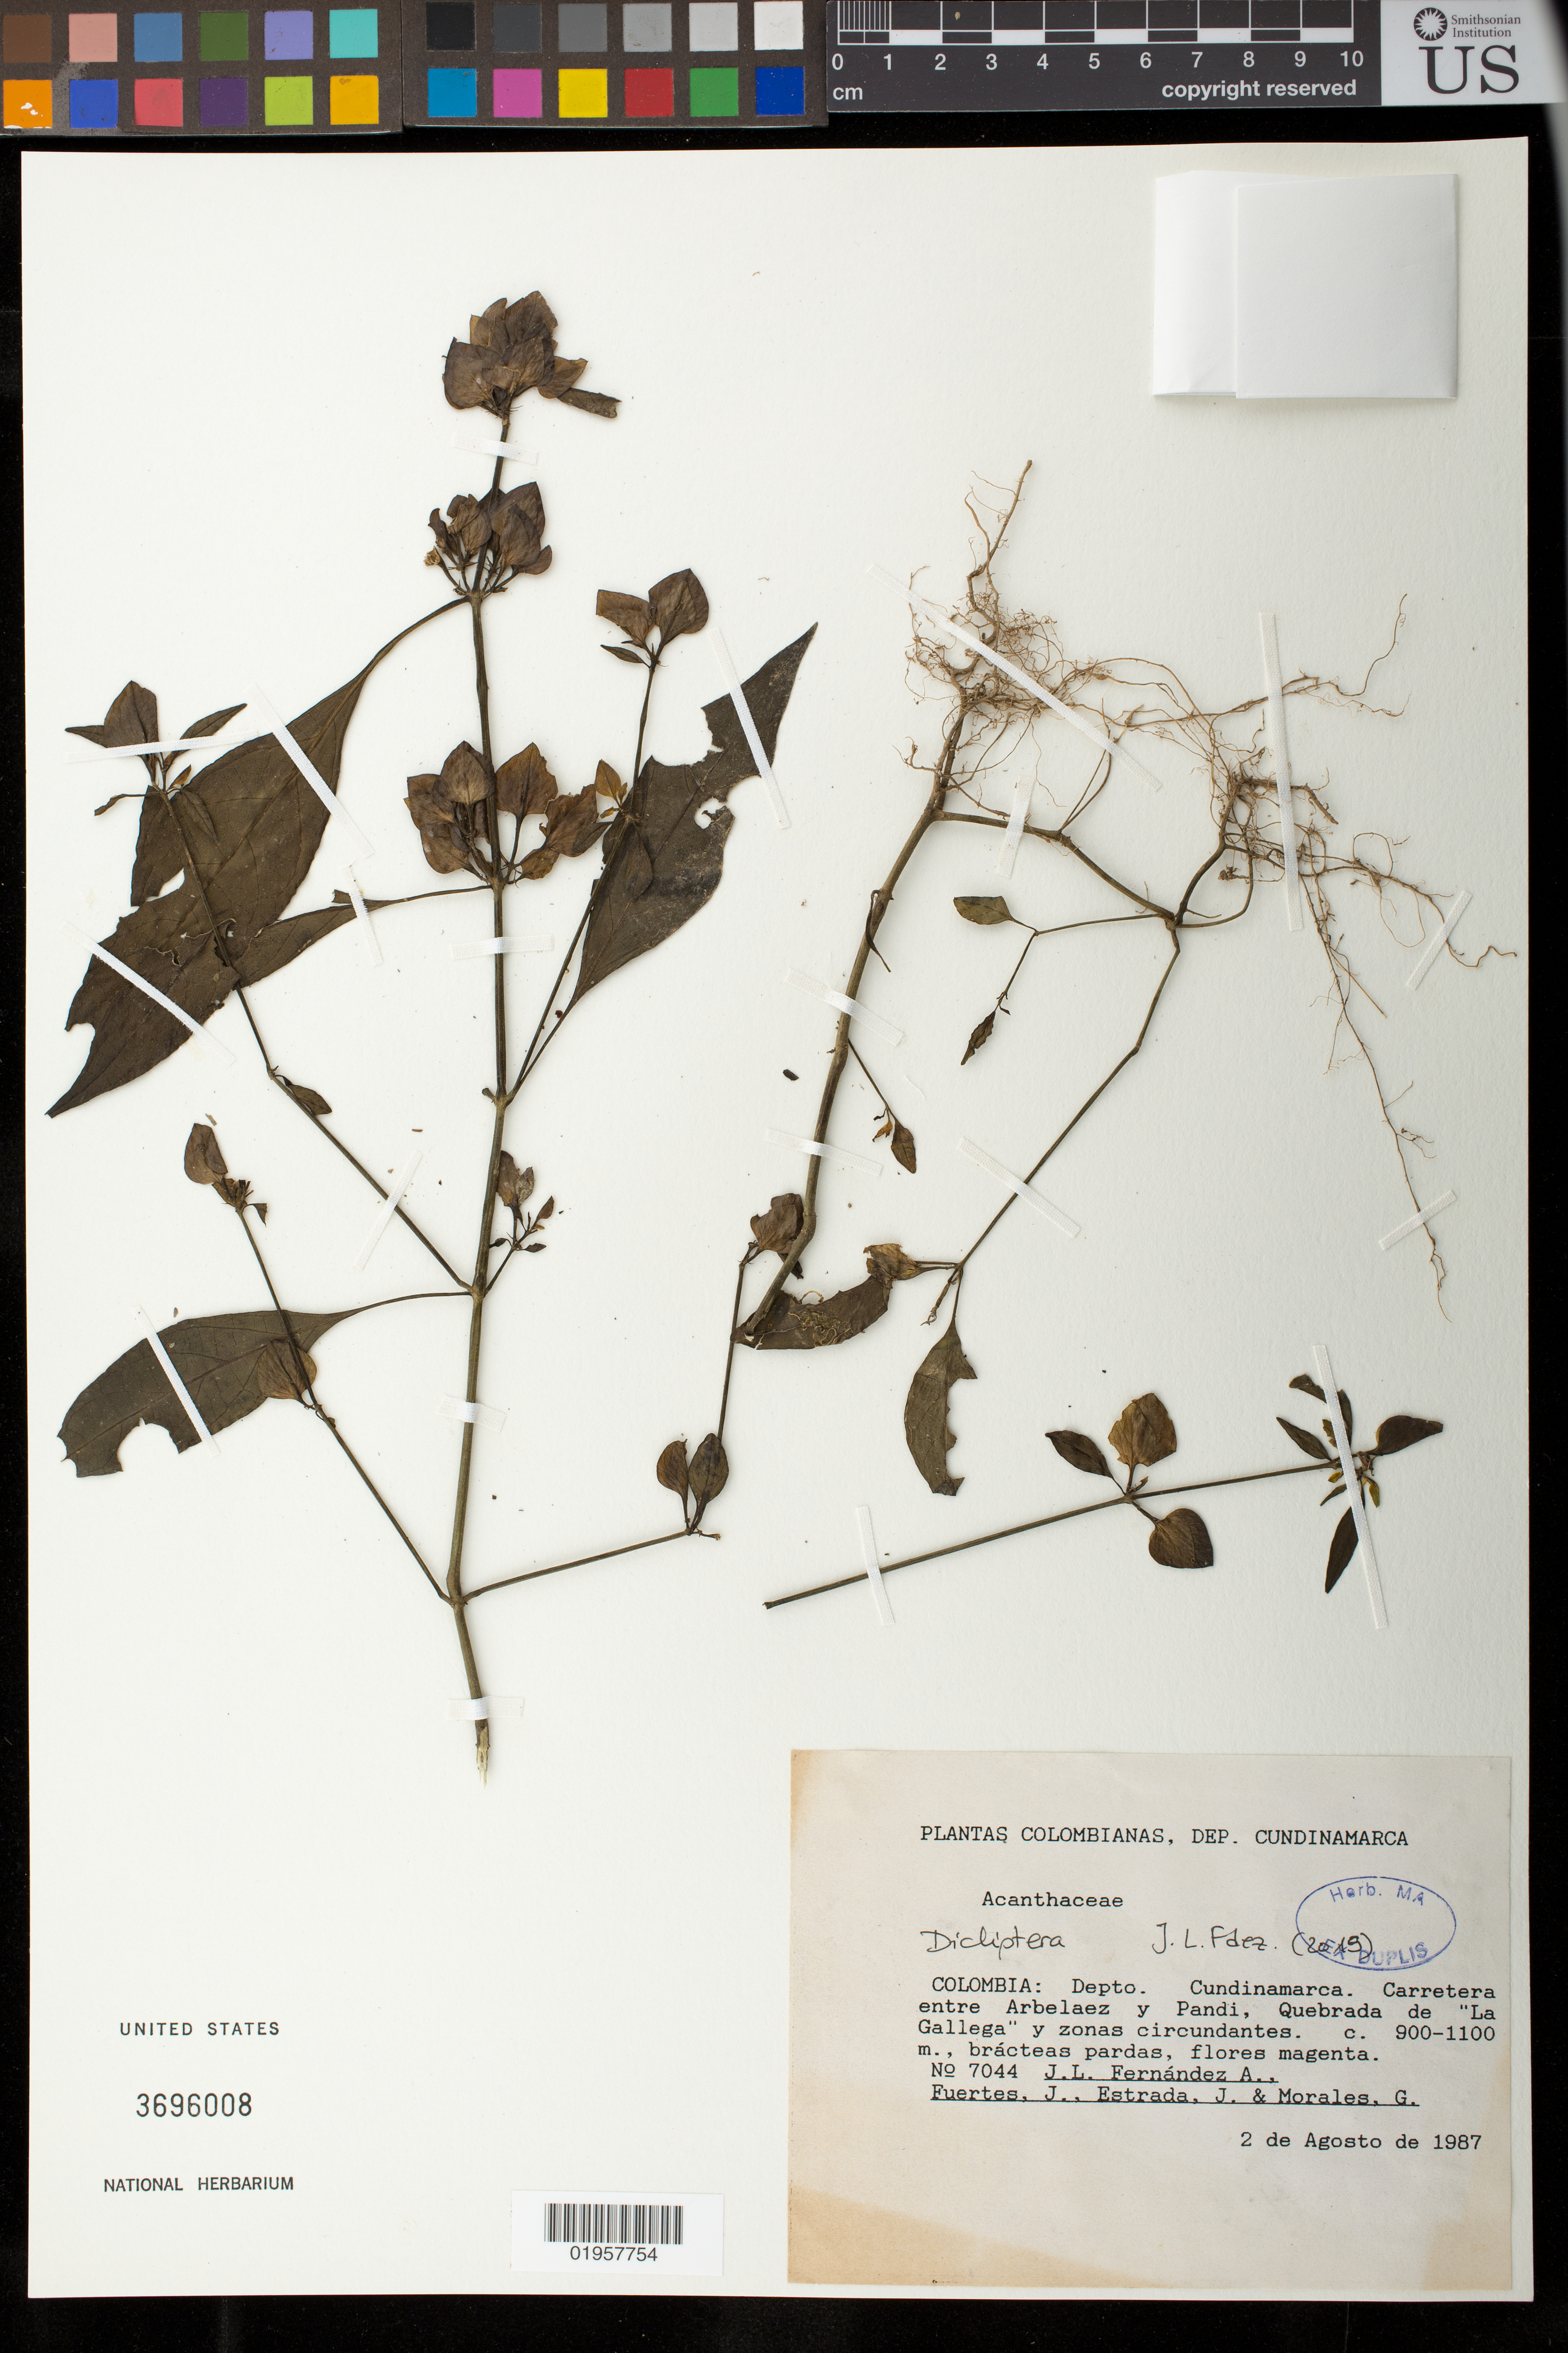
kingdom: Plantae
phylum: Tracheophyta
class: Magnoliopsida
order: Lamiales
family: Acanthaceae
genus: Dicliptera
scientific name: Dicliptera sp.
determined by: Fernández-Alonso, J. L.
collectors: J. L. Fernández-Alonso, J. Fuertes, J. Estrada & G. Morales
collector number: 7044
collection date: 1987-08-02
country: Colombia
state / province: Cundinamarca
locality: Carretera entre Arbelaez y Pandi, Quebrada de "La Gallega" y zonas circundantes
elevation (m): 900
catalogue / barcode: US 3696008